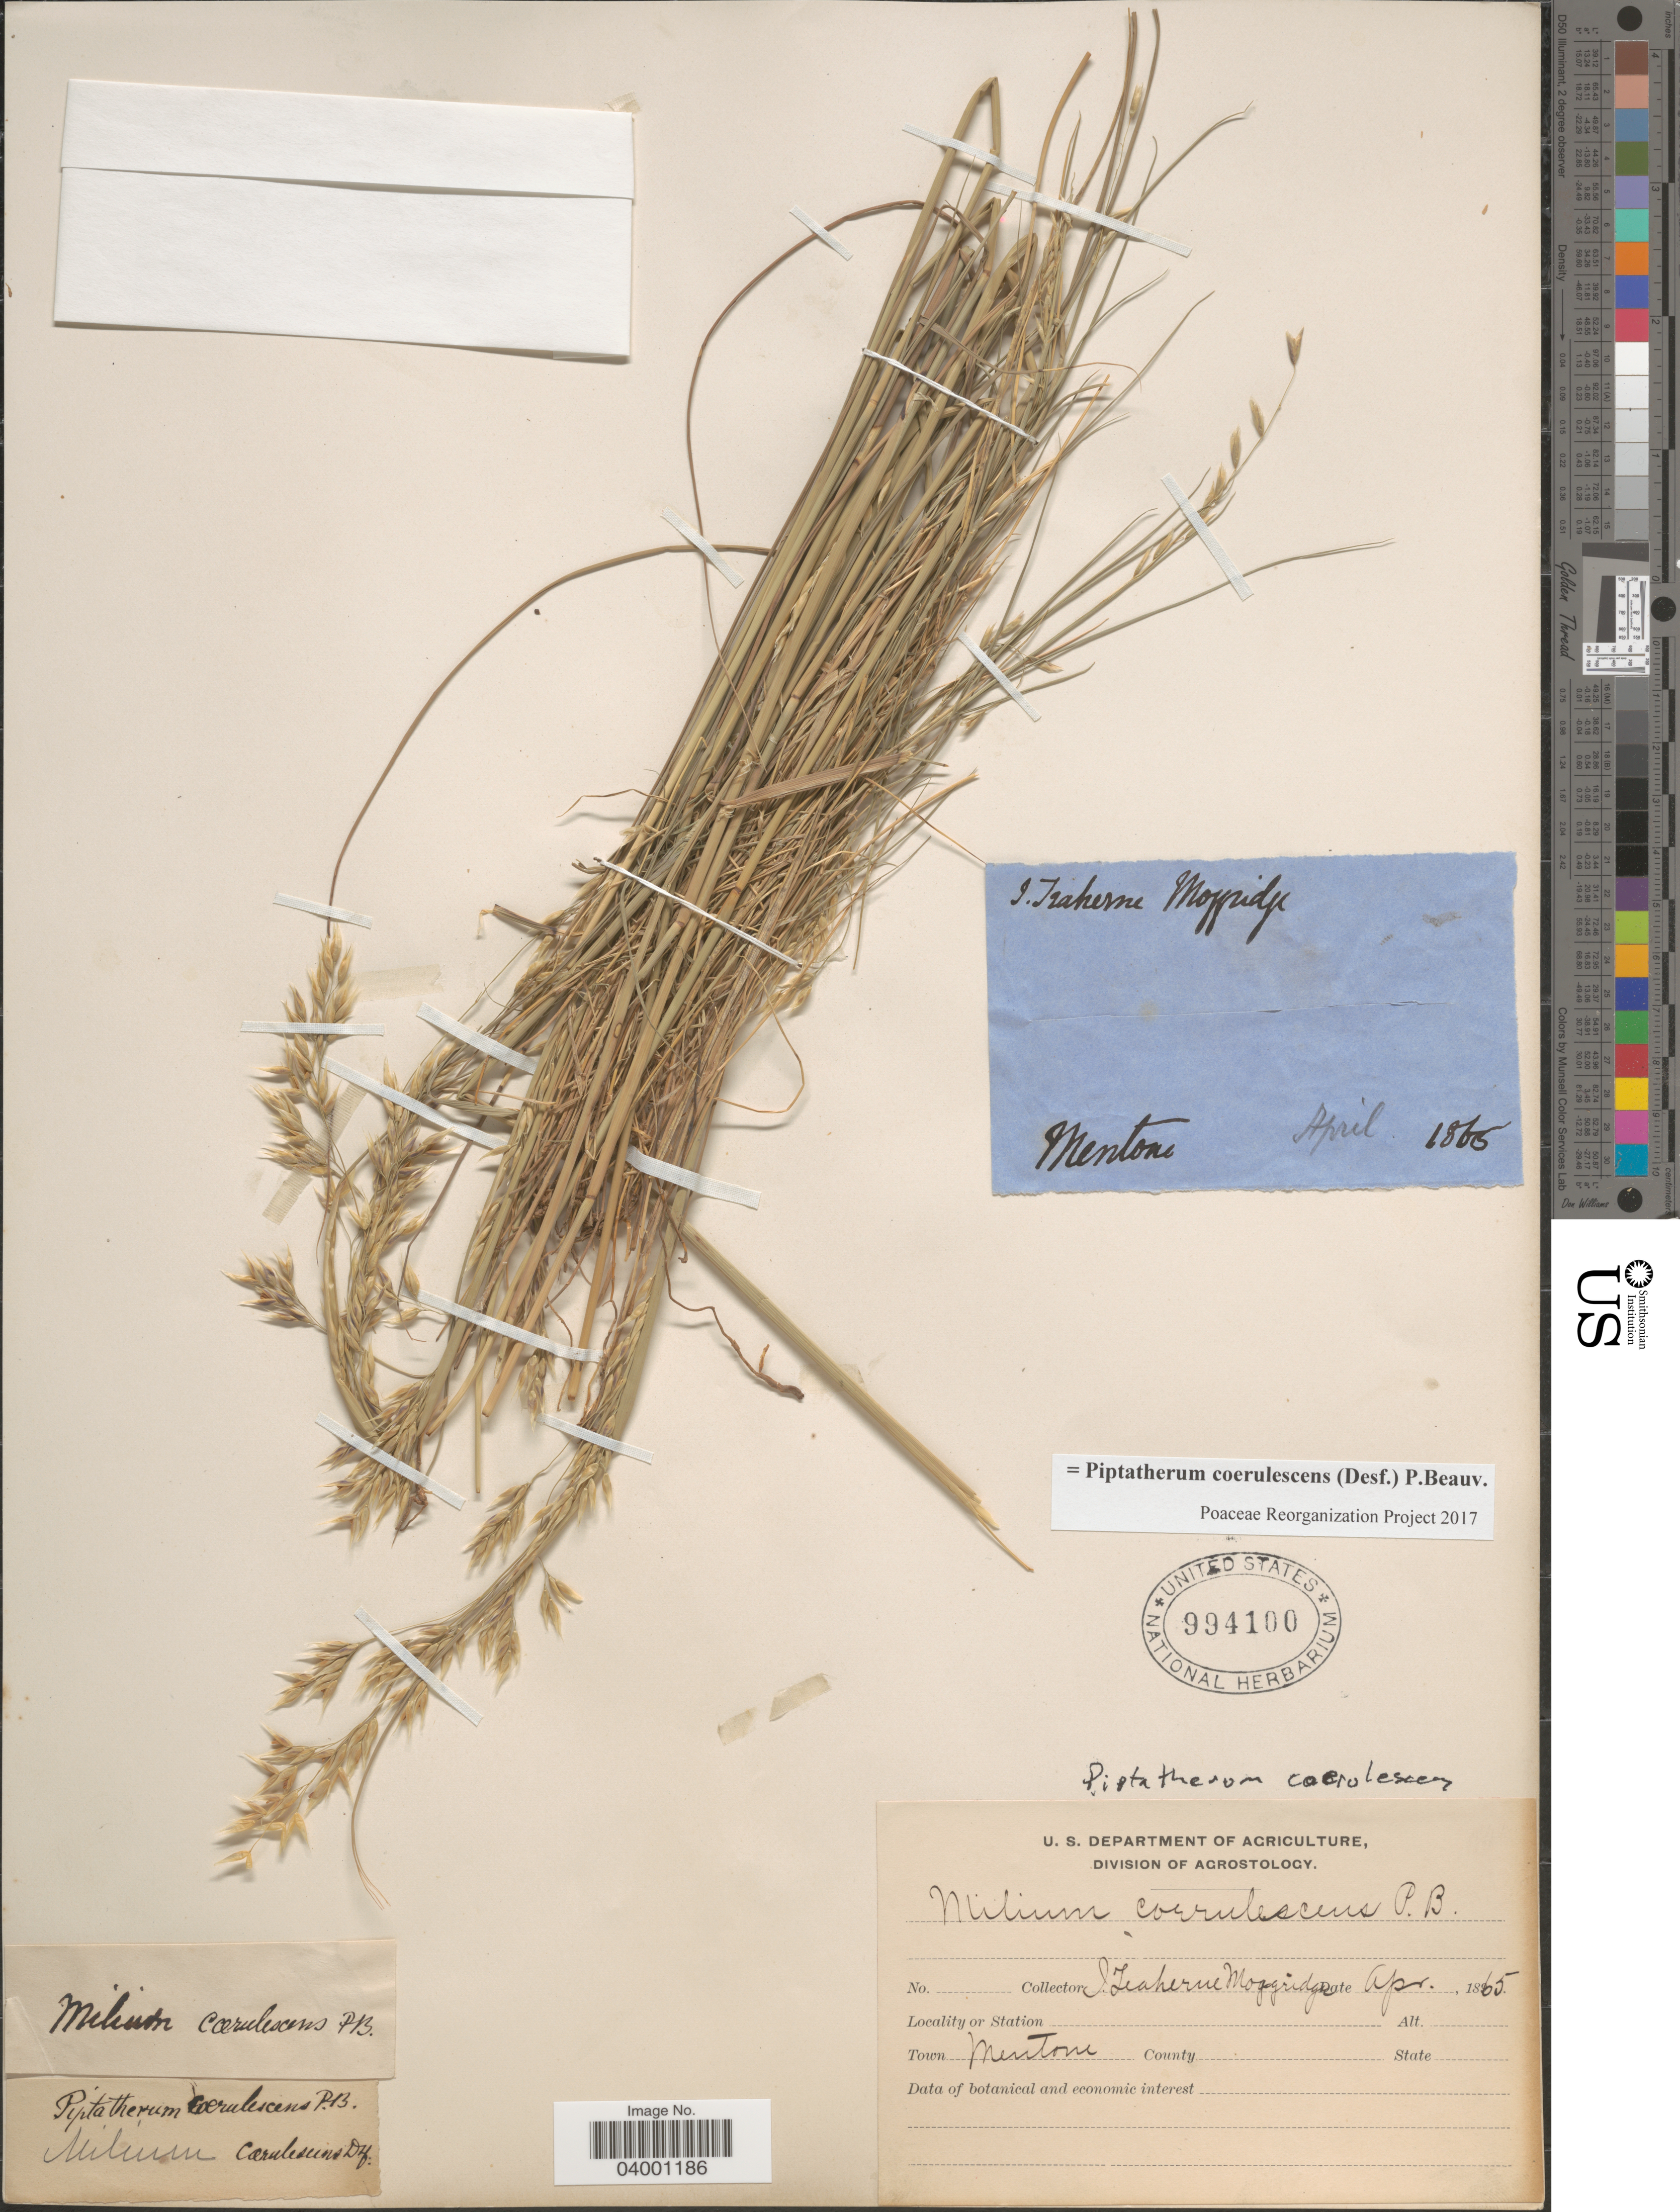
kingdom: Plantae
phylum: Tracheophyta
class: Liliopsida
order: Poales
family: Poaceae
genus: Piptatherum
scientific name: Piptatherum coerulescens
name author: (Desf.) P. Beauv.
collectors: J. T. Moggridge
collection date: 1865-04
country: France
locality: Town Mentone.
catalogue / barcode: US 994100